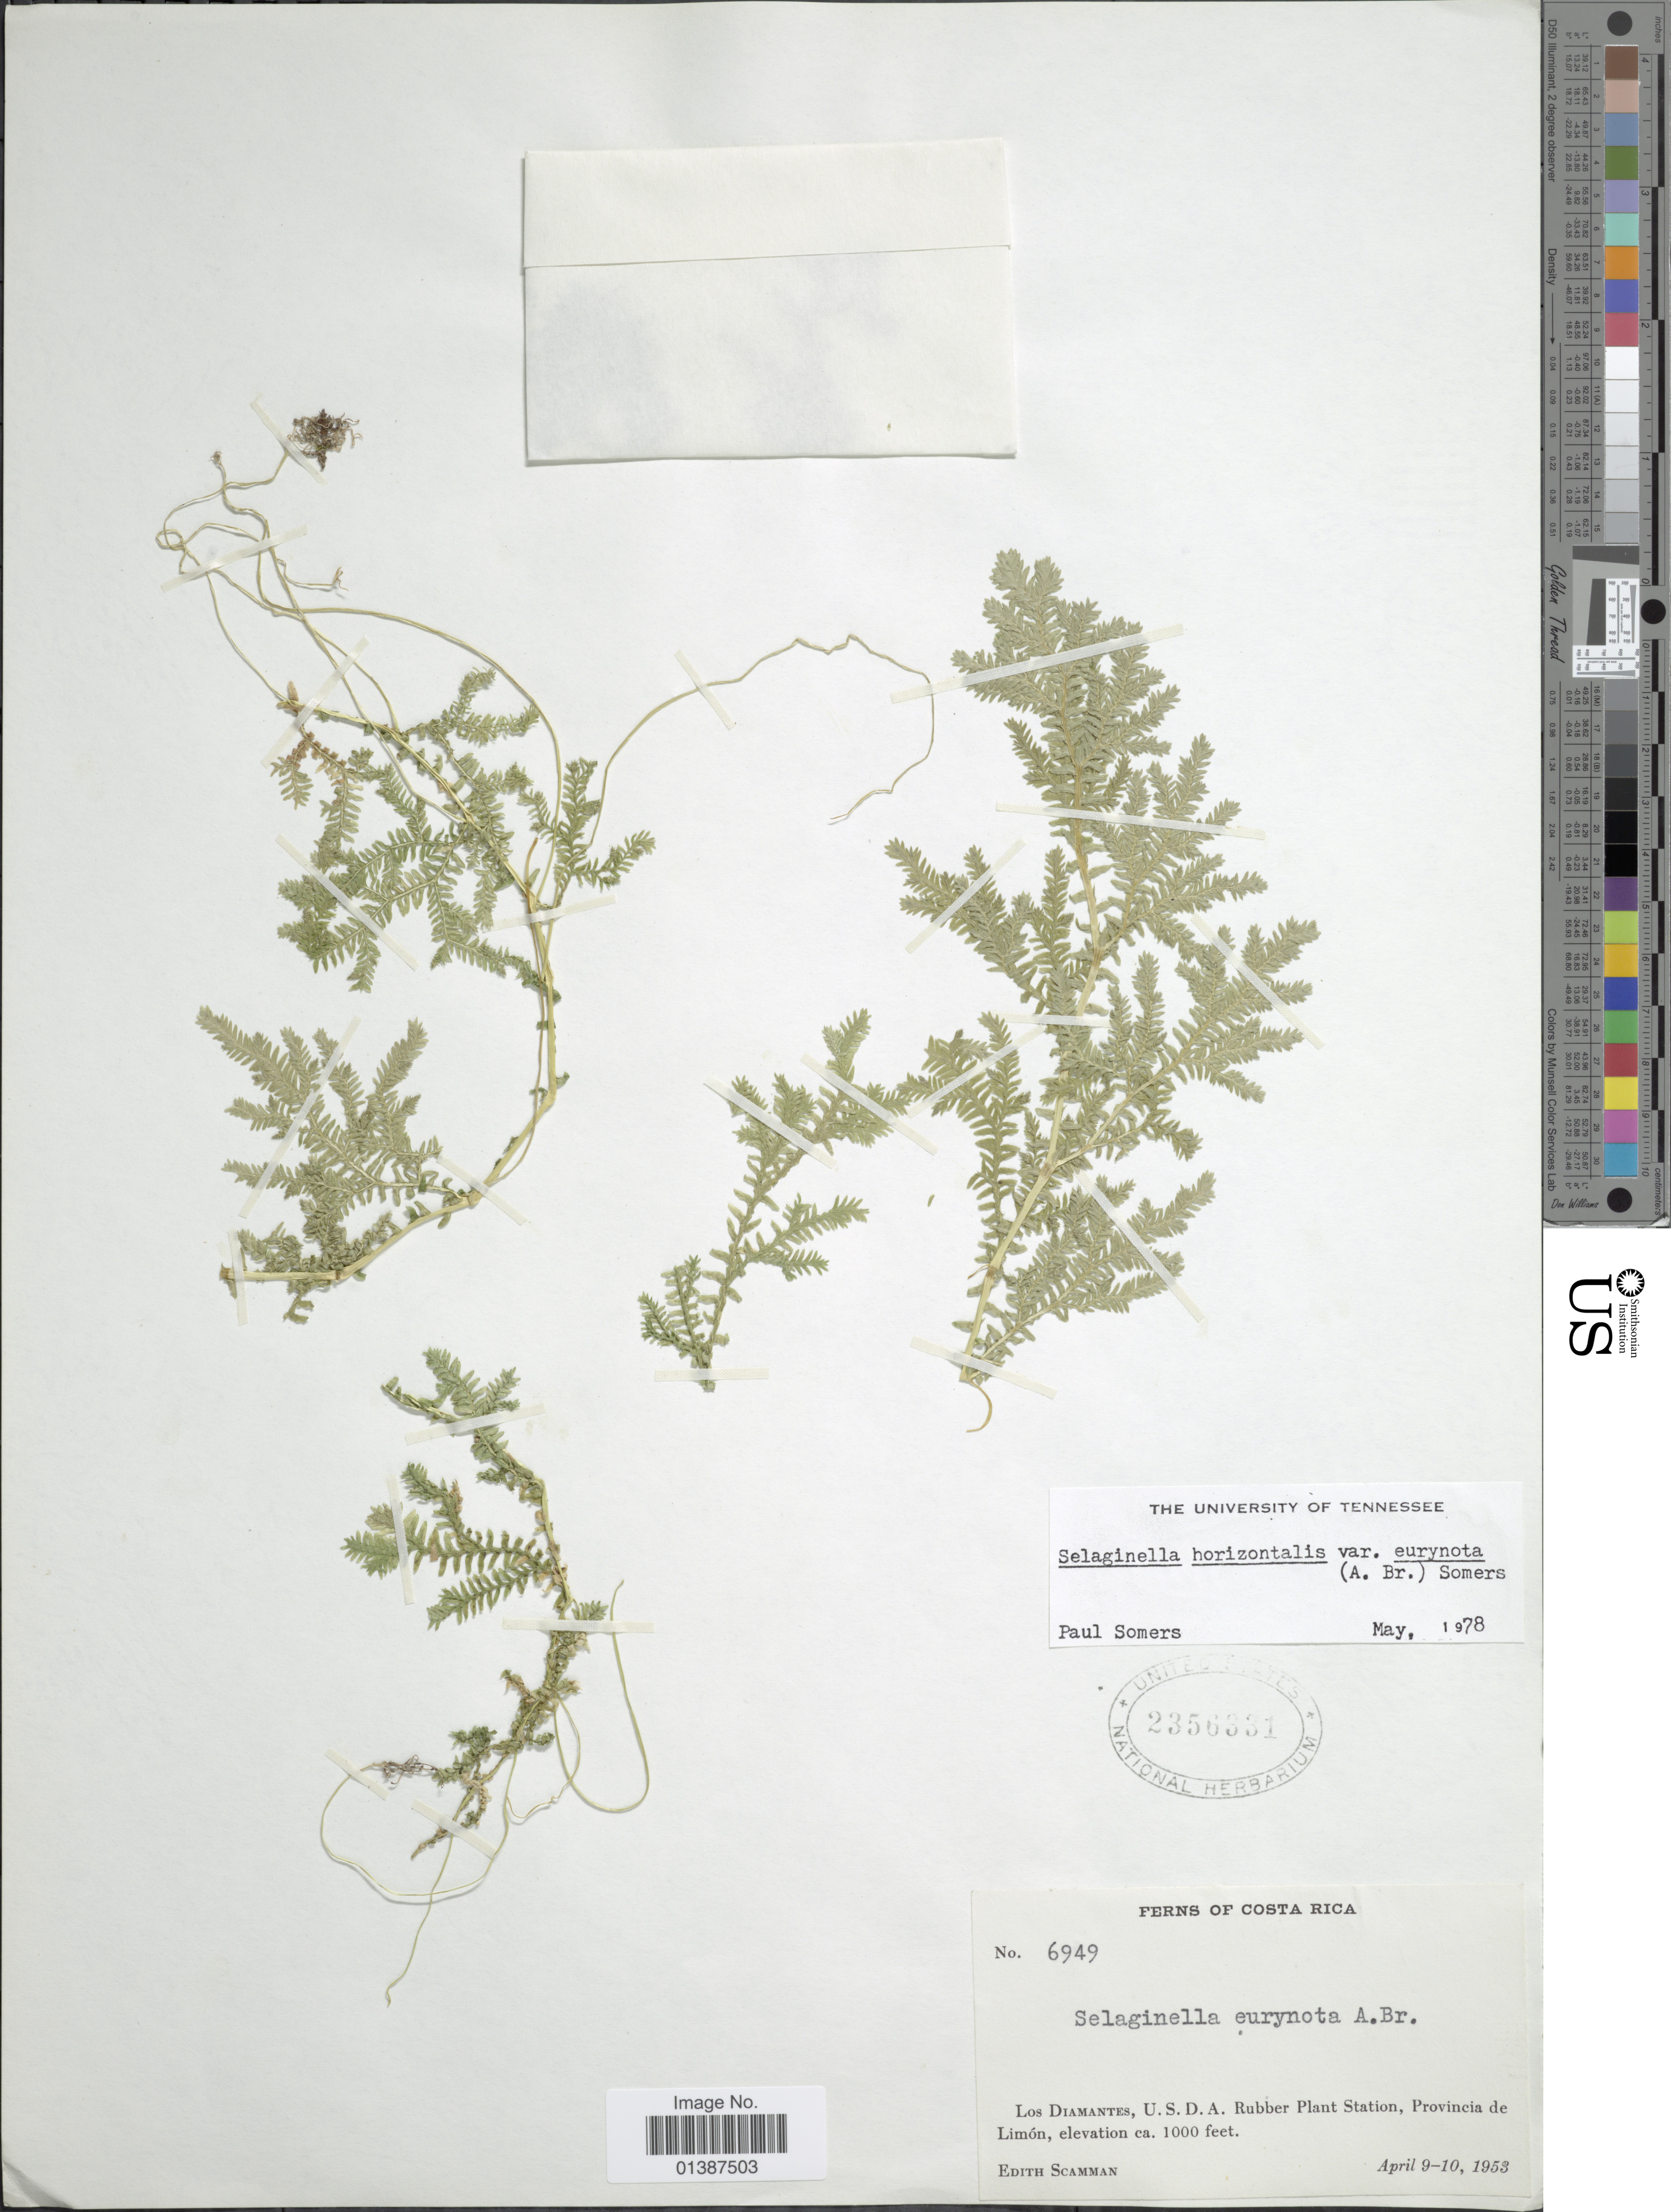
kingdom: Plantae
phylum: Tracheophyta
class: Lycopodiopsida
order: Selaginellales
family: Selaginellaceae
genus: Selaginella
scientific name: Selaginella eurynota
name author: A. Braun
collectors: E. Scamman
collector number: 6949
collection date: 1953-04-09/1953-04-10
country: Costa Rica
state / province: Limón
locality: Los Diamantes, U.S.D.A. Rubber Plant Station, Provincia de Limón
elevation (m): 305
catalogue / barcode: US 2356331